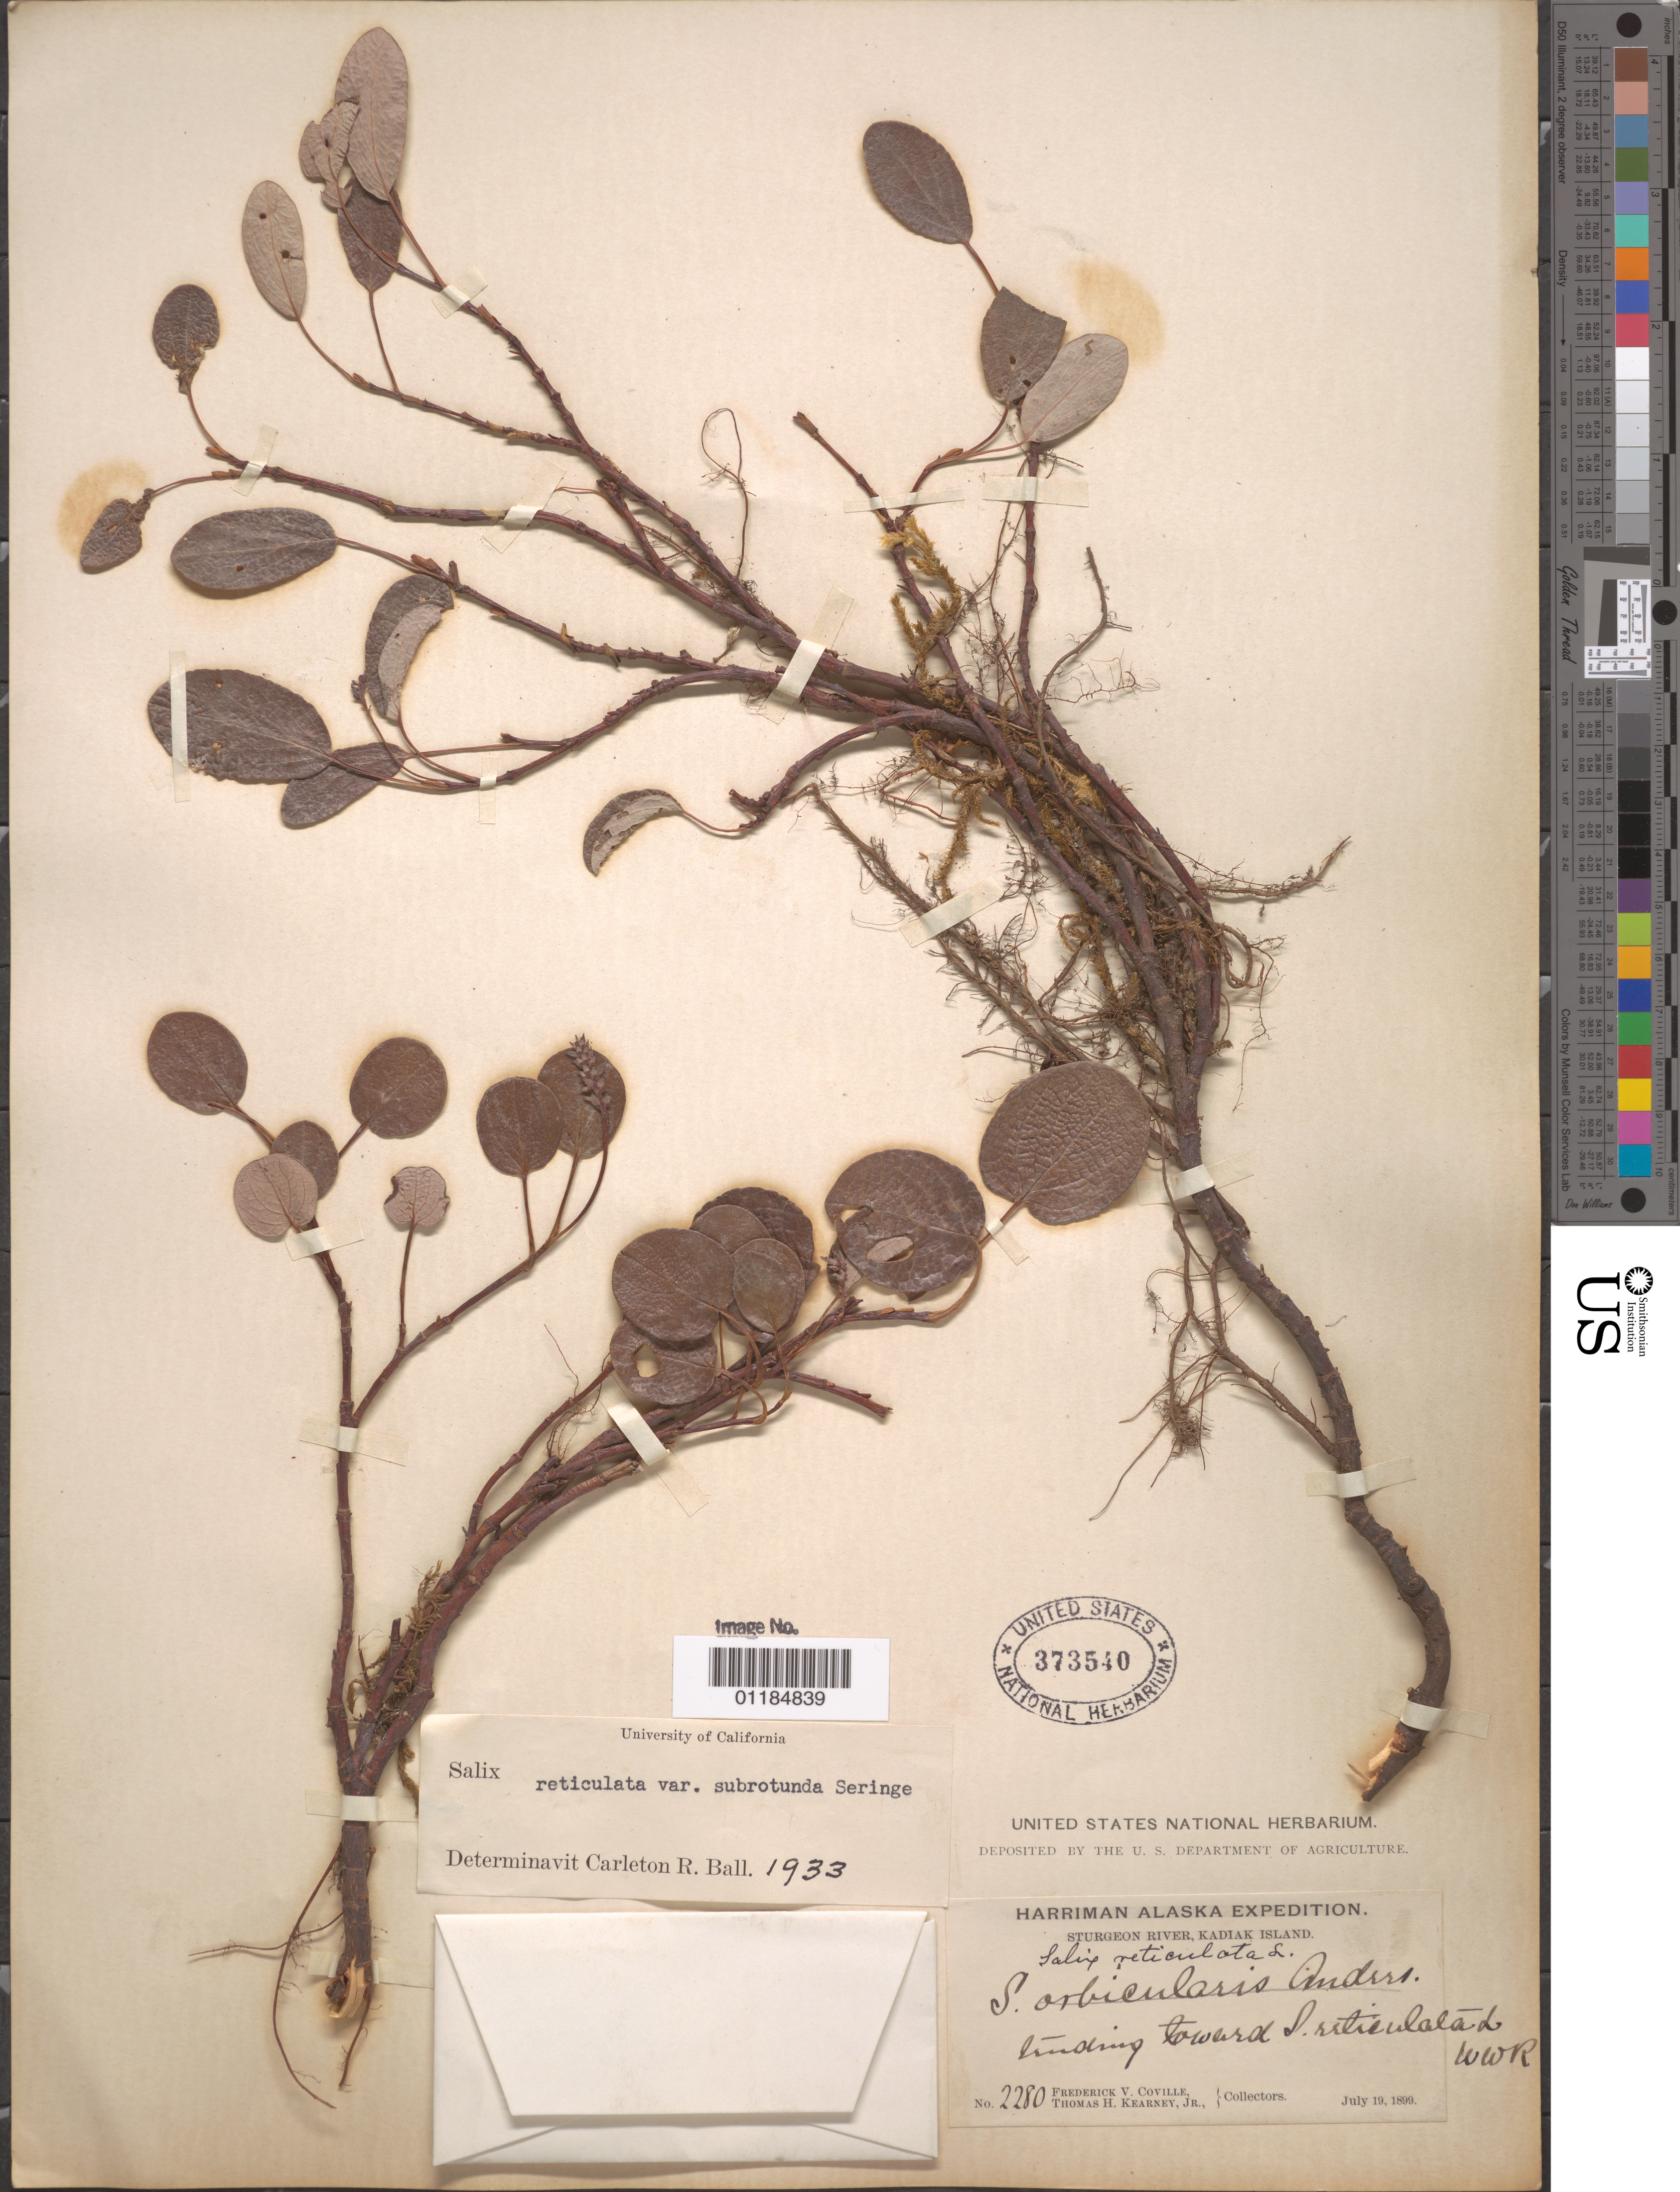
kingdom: Plantae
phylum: Tracheophyta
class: Magnoliopsida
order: Malpighiales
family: Salicaceae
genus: Salix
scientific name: Salix reticulata var. subrotunda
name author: Ser.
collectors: F. V. Coville & T. H. Kearney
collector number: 2280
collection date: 1899-07-19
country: United States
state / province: Alaska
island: Kodiak [Kadiak]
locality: Sturgeon River, Kadiak Island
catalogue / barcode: US 373540